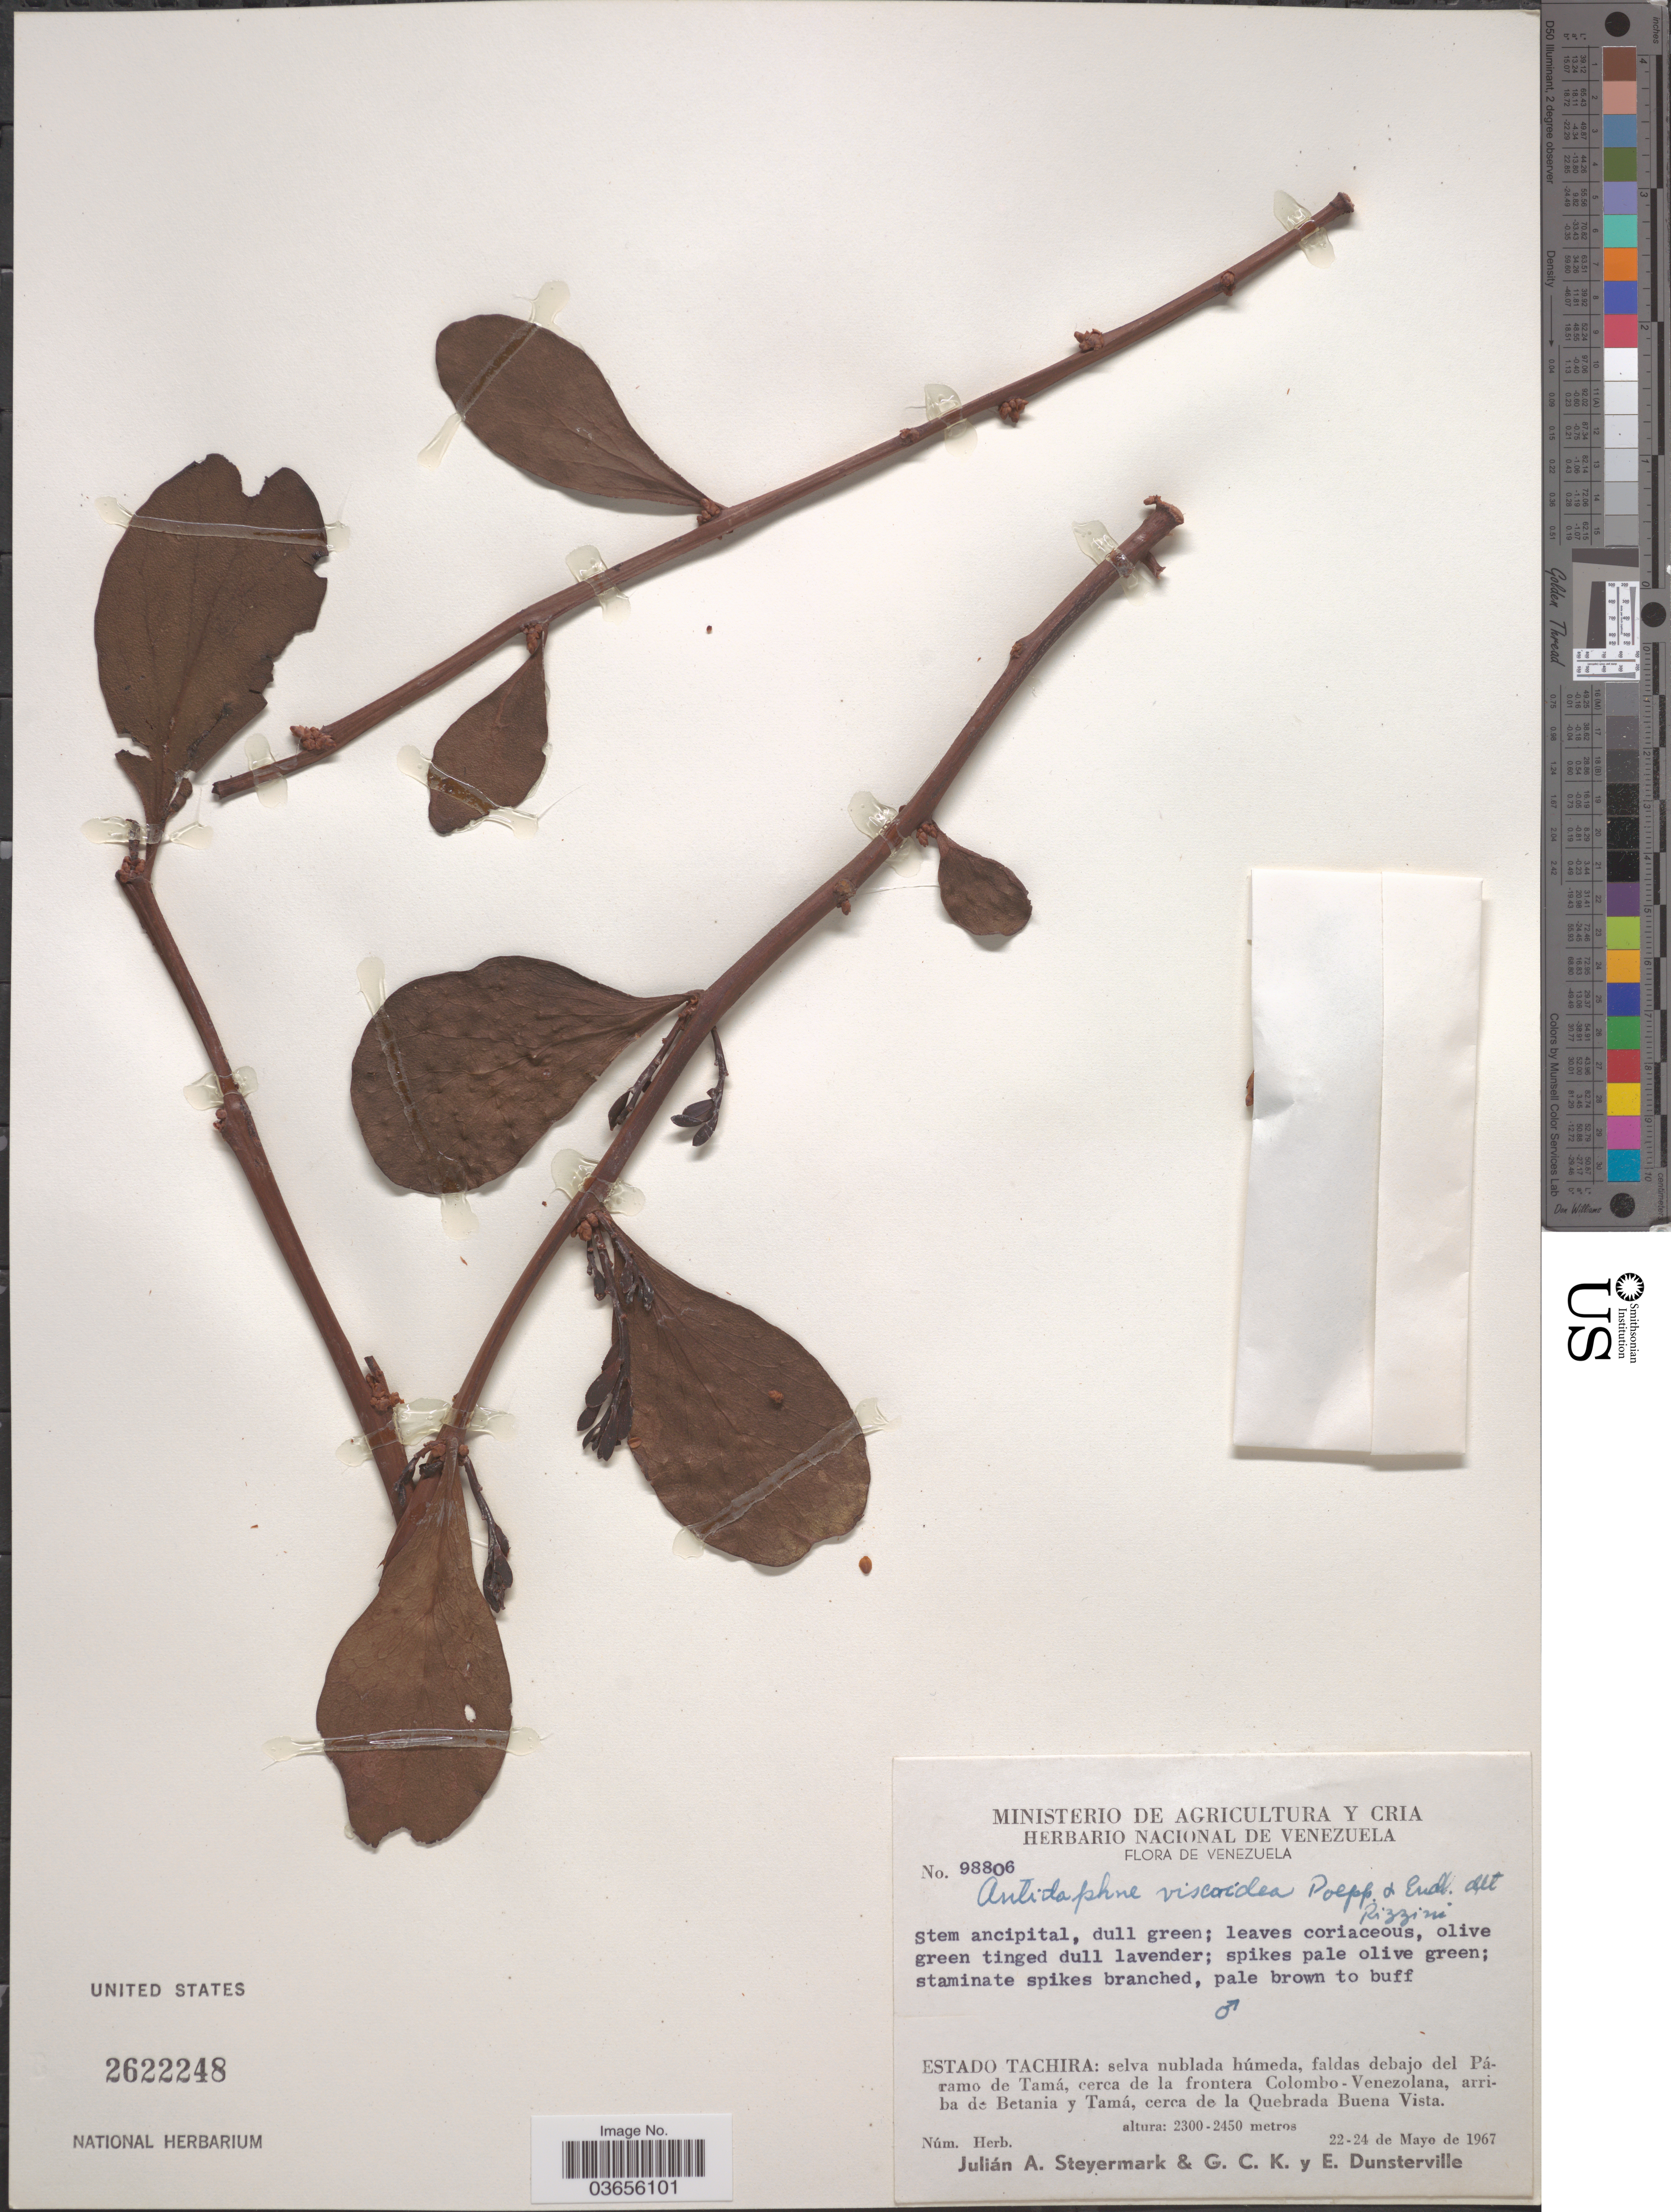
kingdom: Plantae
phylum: Tracheophyta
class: Magnoliopsida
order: Santalales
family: Santalaceae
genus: Antidaphne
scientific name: Antidaphne viscoidea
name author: Poepp. & Endl.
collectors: J. Steyermark, G. C. K. Dunsterville & E. Dunsterville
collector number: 98806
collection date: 1967-05-22/1967-05-24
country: Venezuela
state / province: Tachira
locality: Selva nublada húmeda, faldas debajo del Páramo de Tamá, cerca de la frontera Colombo-Venezolana, arriba de Betania y Tamá, cerca de la Quebrada Buena Vista.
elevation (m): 2300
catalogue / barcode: US 2622248